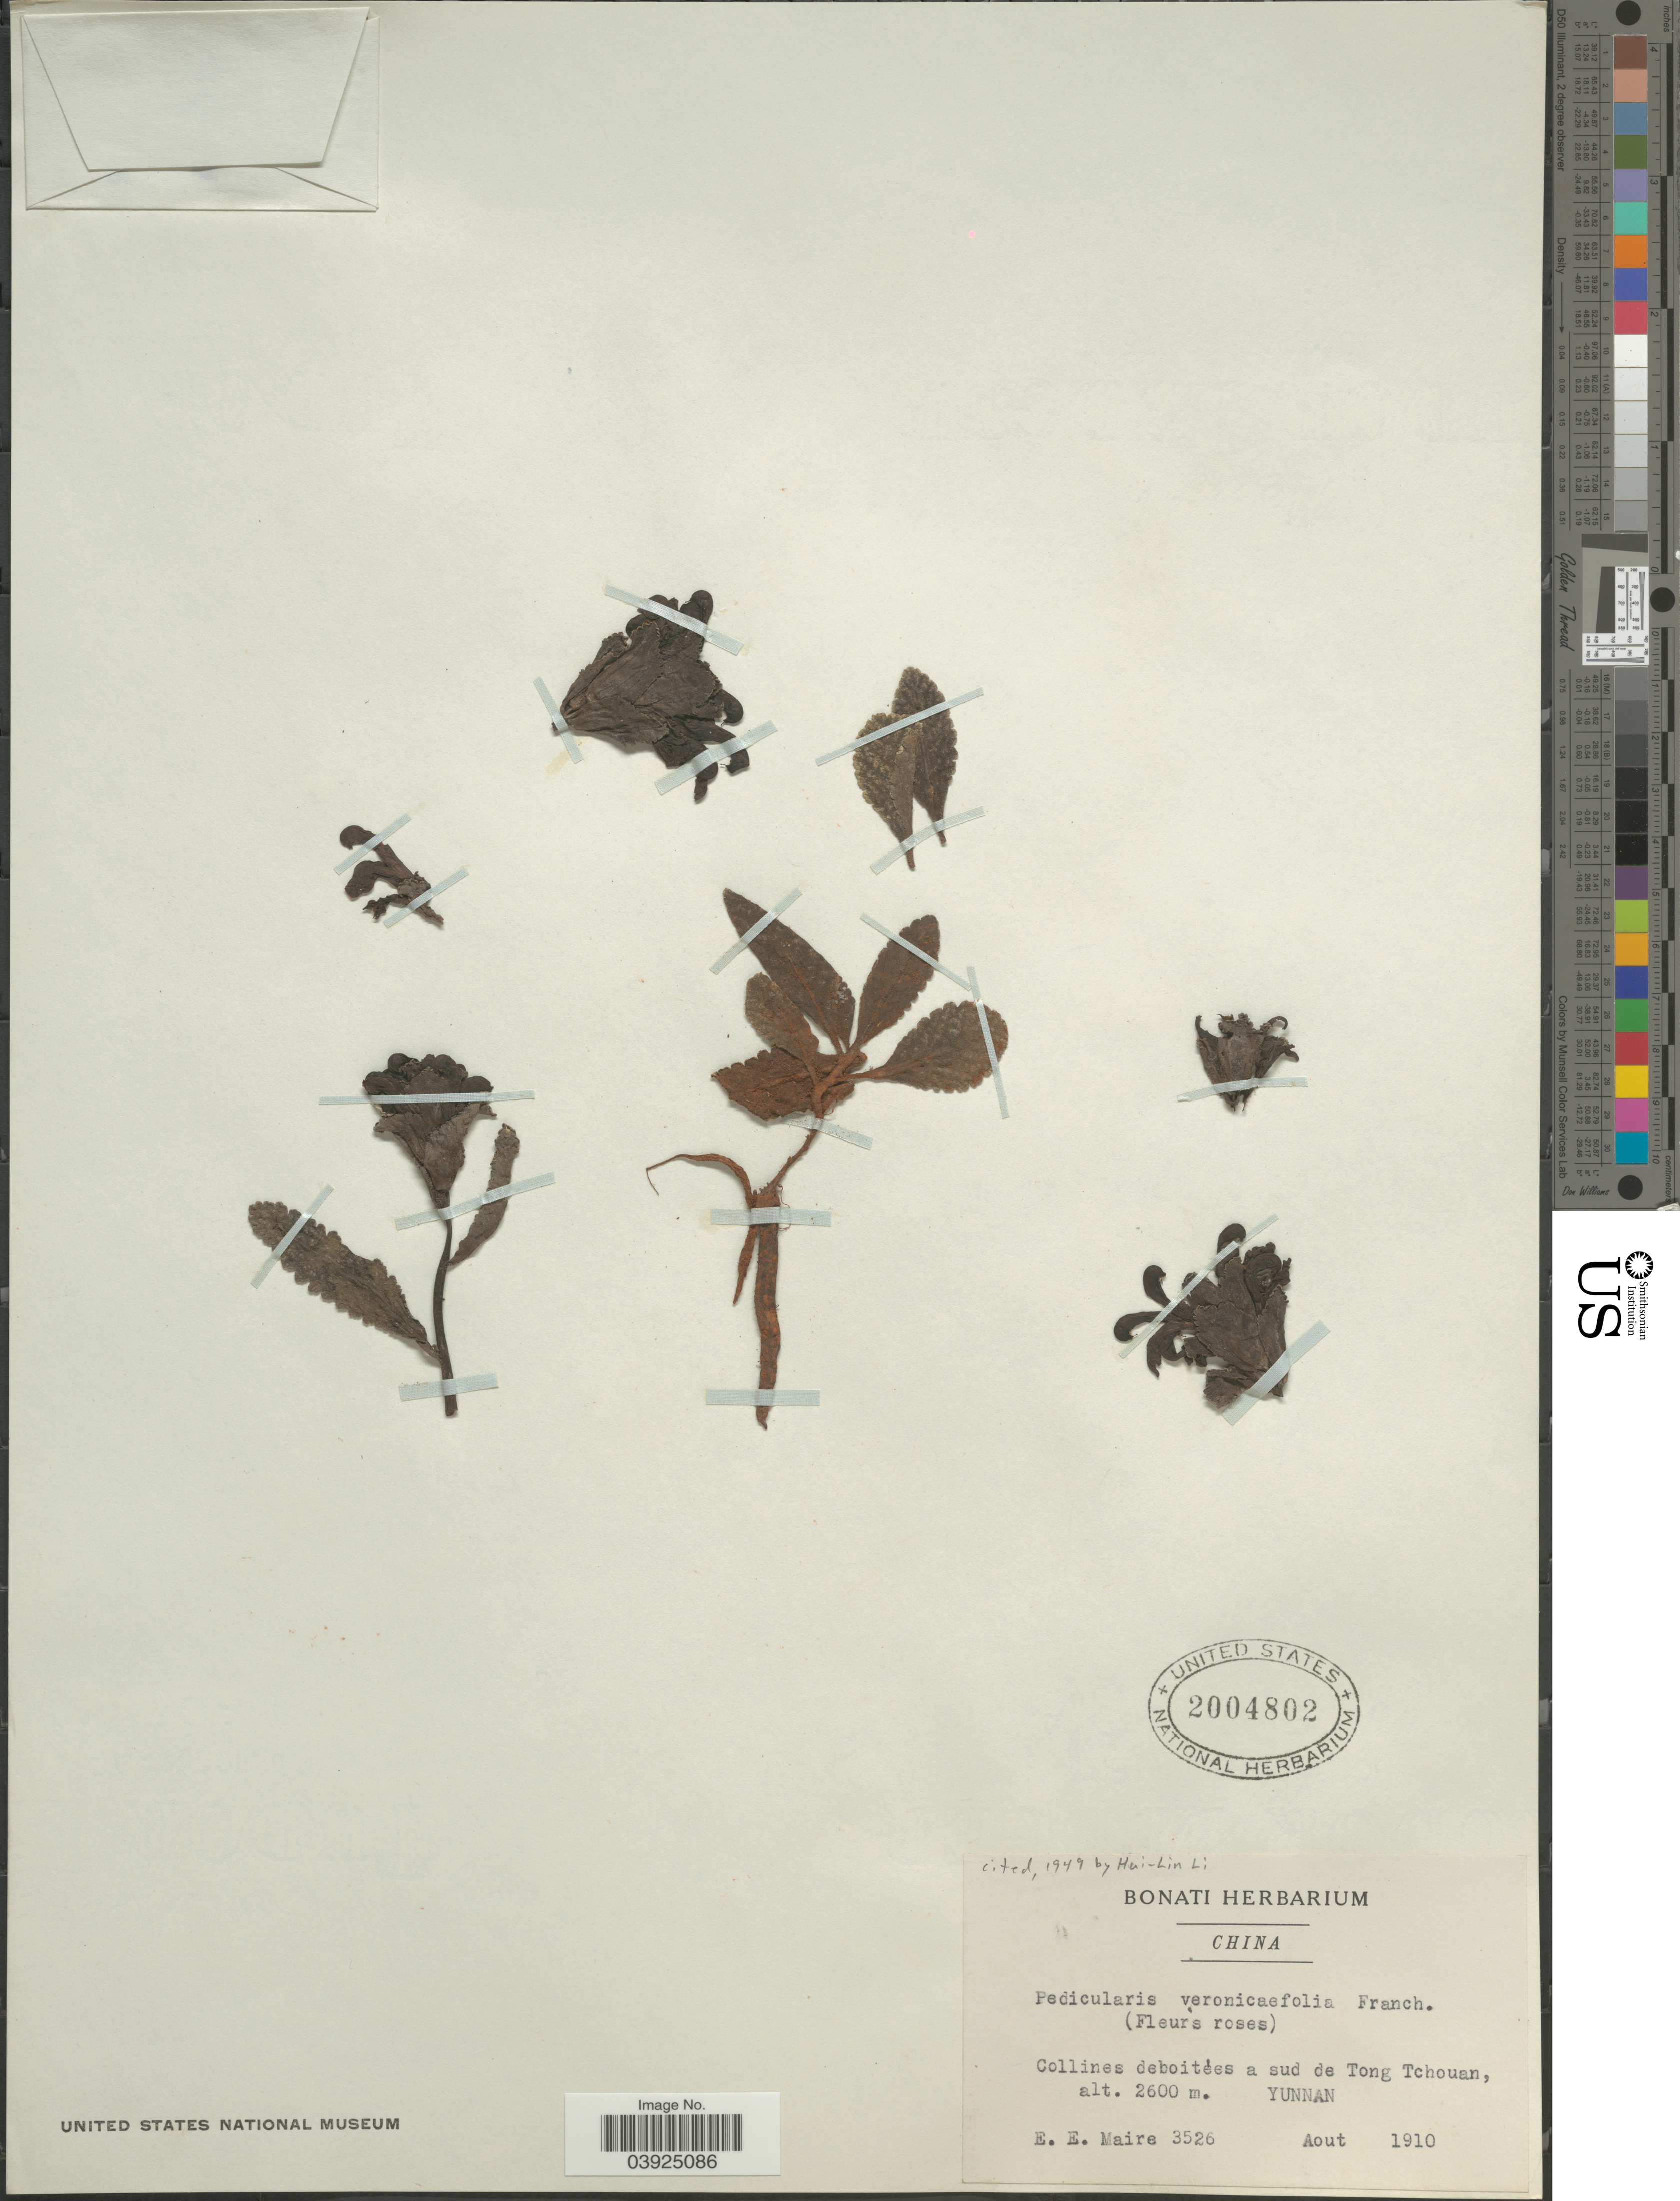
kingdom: Plantae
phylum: Tracheophyta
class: Magnoliopsida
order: Lamiales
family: Orobanchaceae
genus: Pedicularis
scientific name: Pedicularis veronicifolia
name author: Franch.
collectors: E. E. Maire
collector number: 3526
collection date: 1910-08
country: China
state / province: Yunnan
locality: Collines deboitées a sud de Tong Tchouan.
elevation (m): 2600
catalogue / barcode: US 2004802